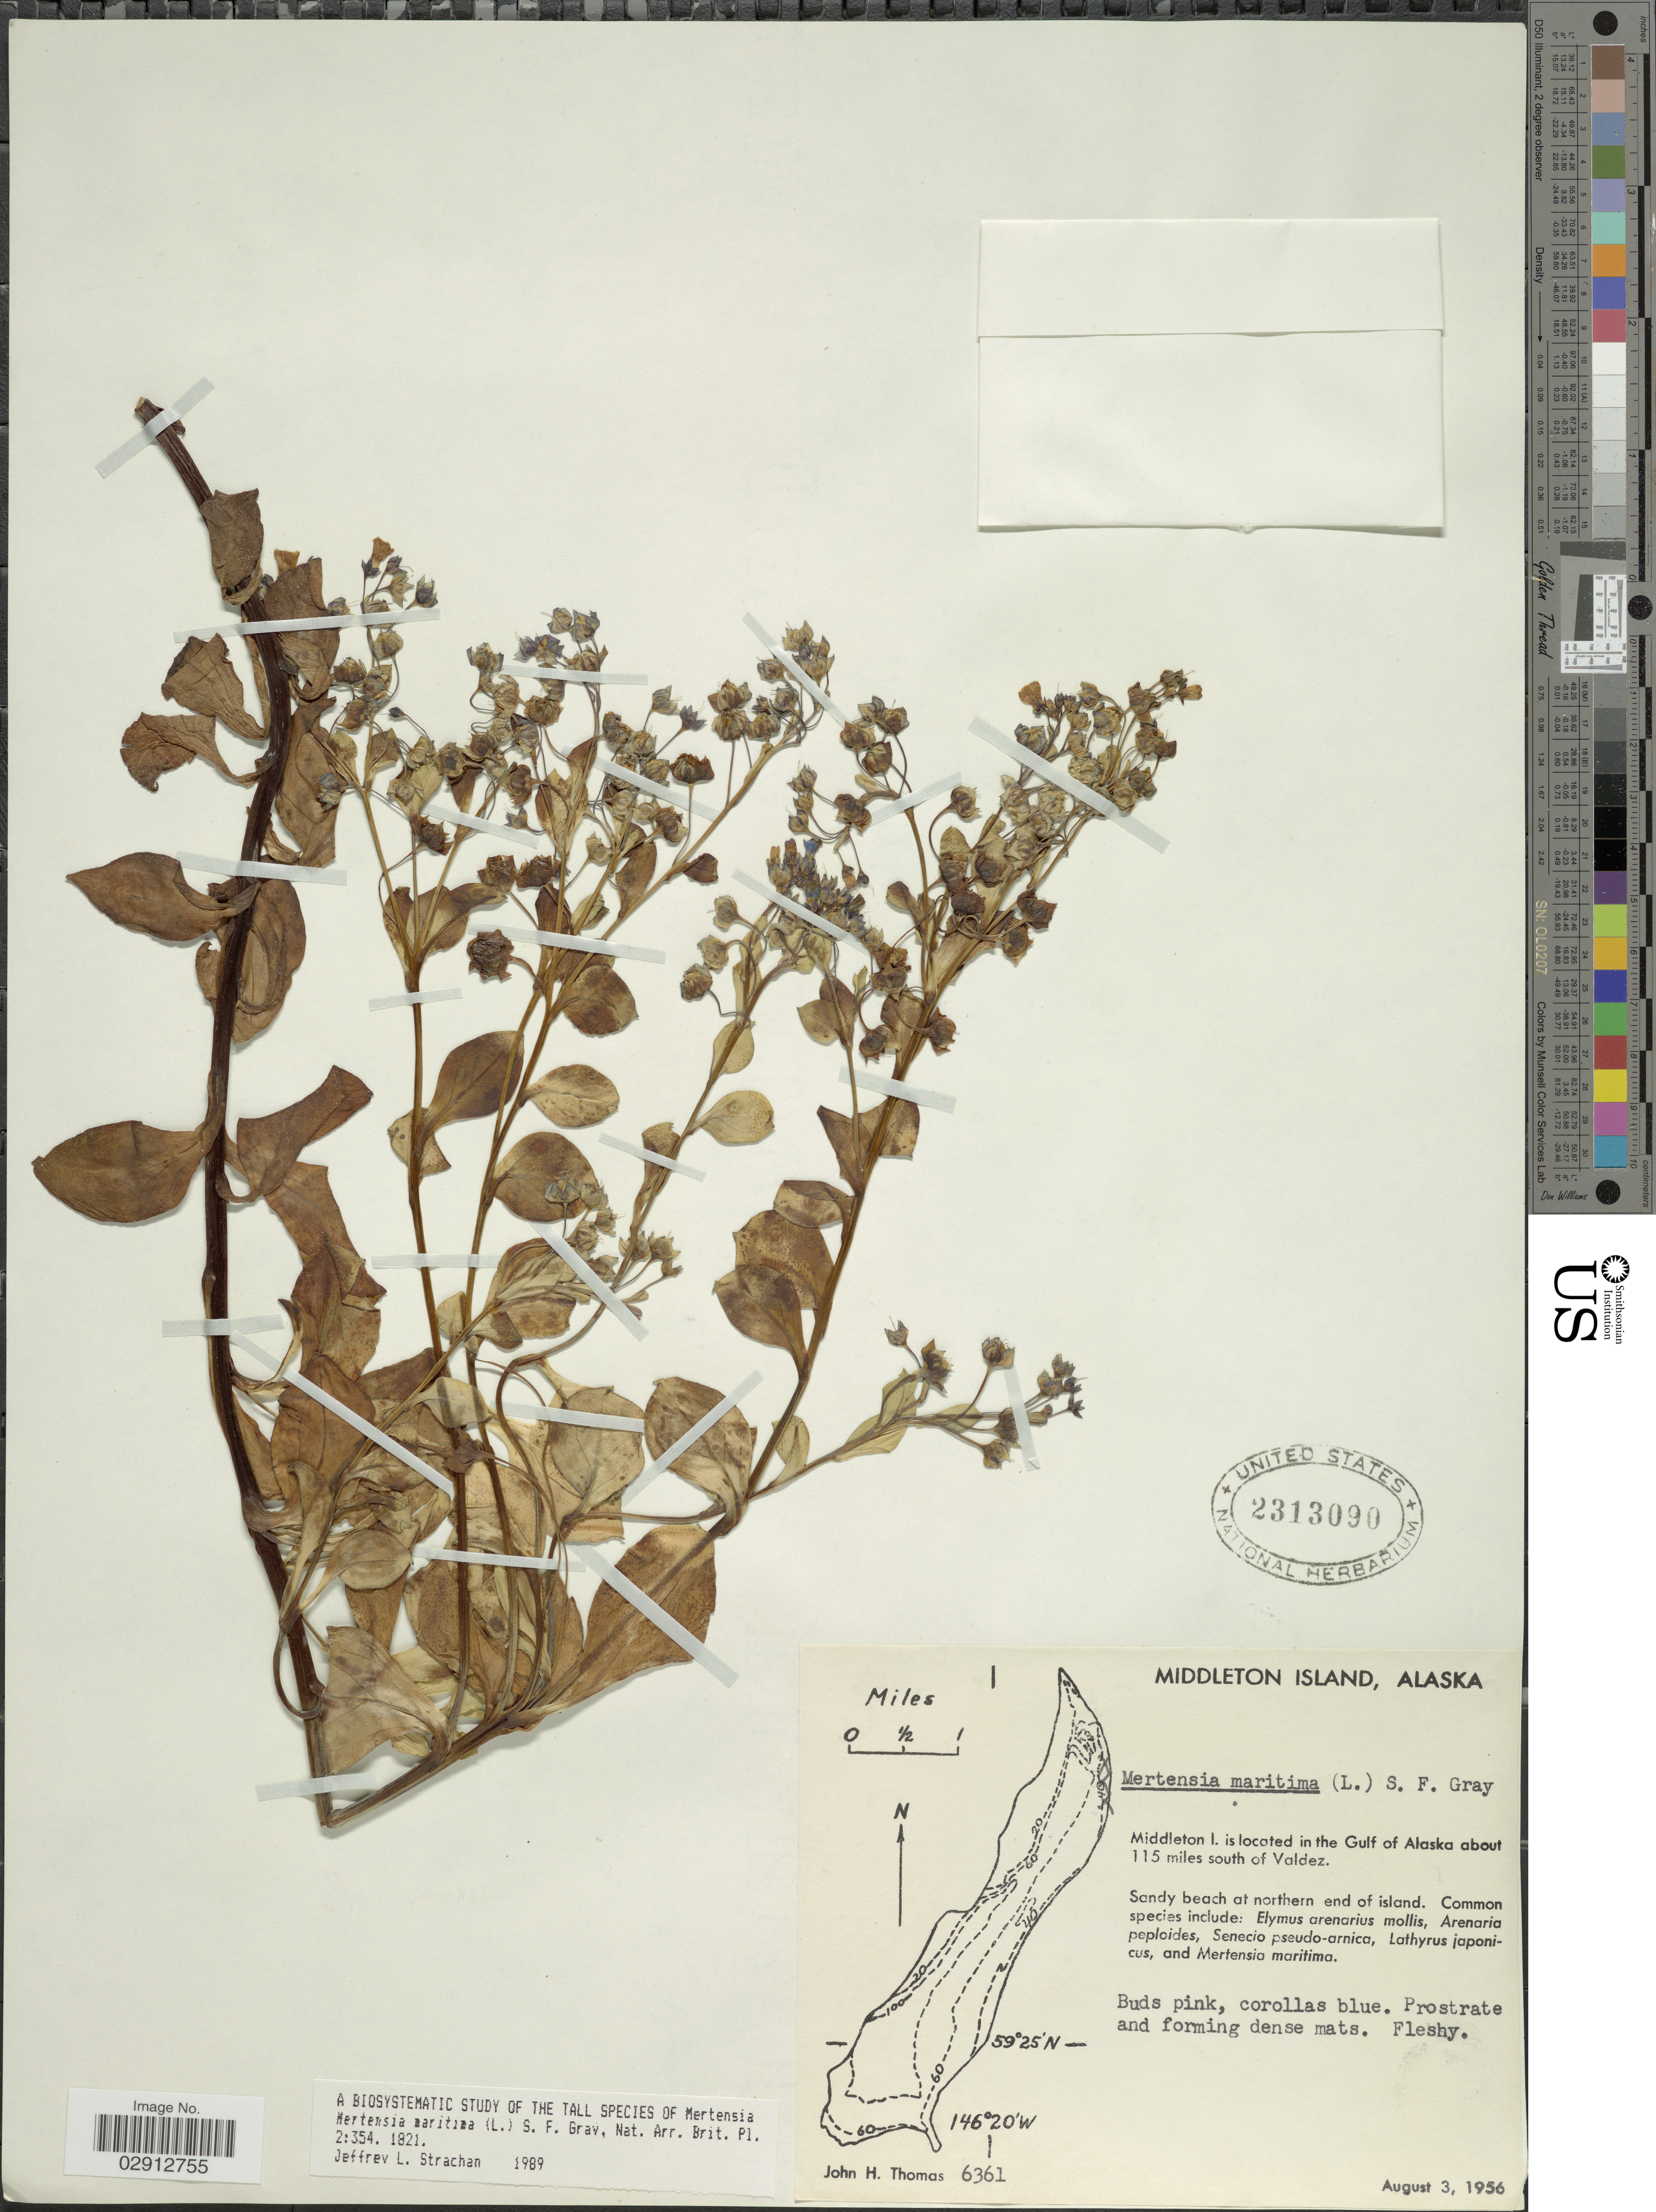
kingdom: Plantae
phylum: Tracheophyta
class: Magnoliopsida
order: Boraginales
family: Boraginaceae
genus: Mertensia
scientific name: Mertensia maritima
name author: (L.) S.F. Gray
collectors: J. H. Thomas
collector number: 6361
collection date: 1956-08-03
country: United States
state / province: Alaska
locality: Middleton Island. Middleton I. is located in the Gulf of Alaska about 115 miles south of Valdez. Sandy beach at northern end of island.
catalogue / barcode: US 2313090